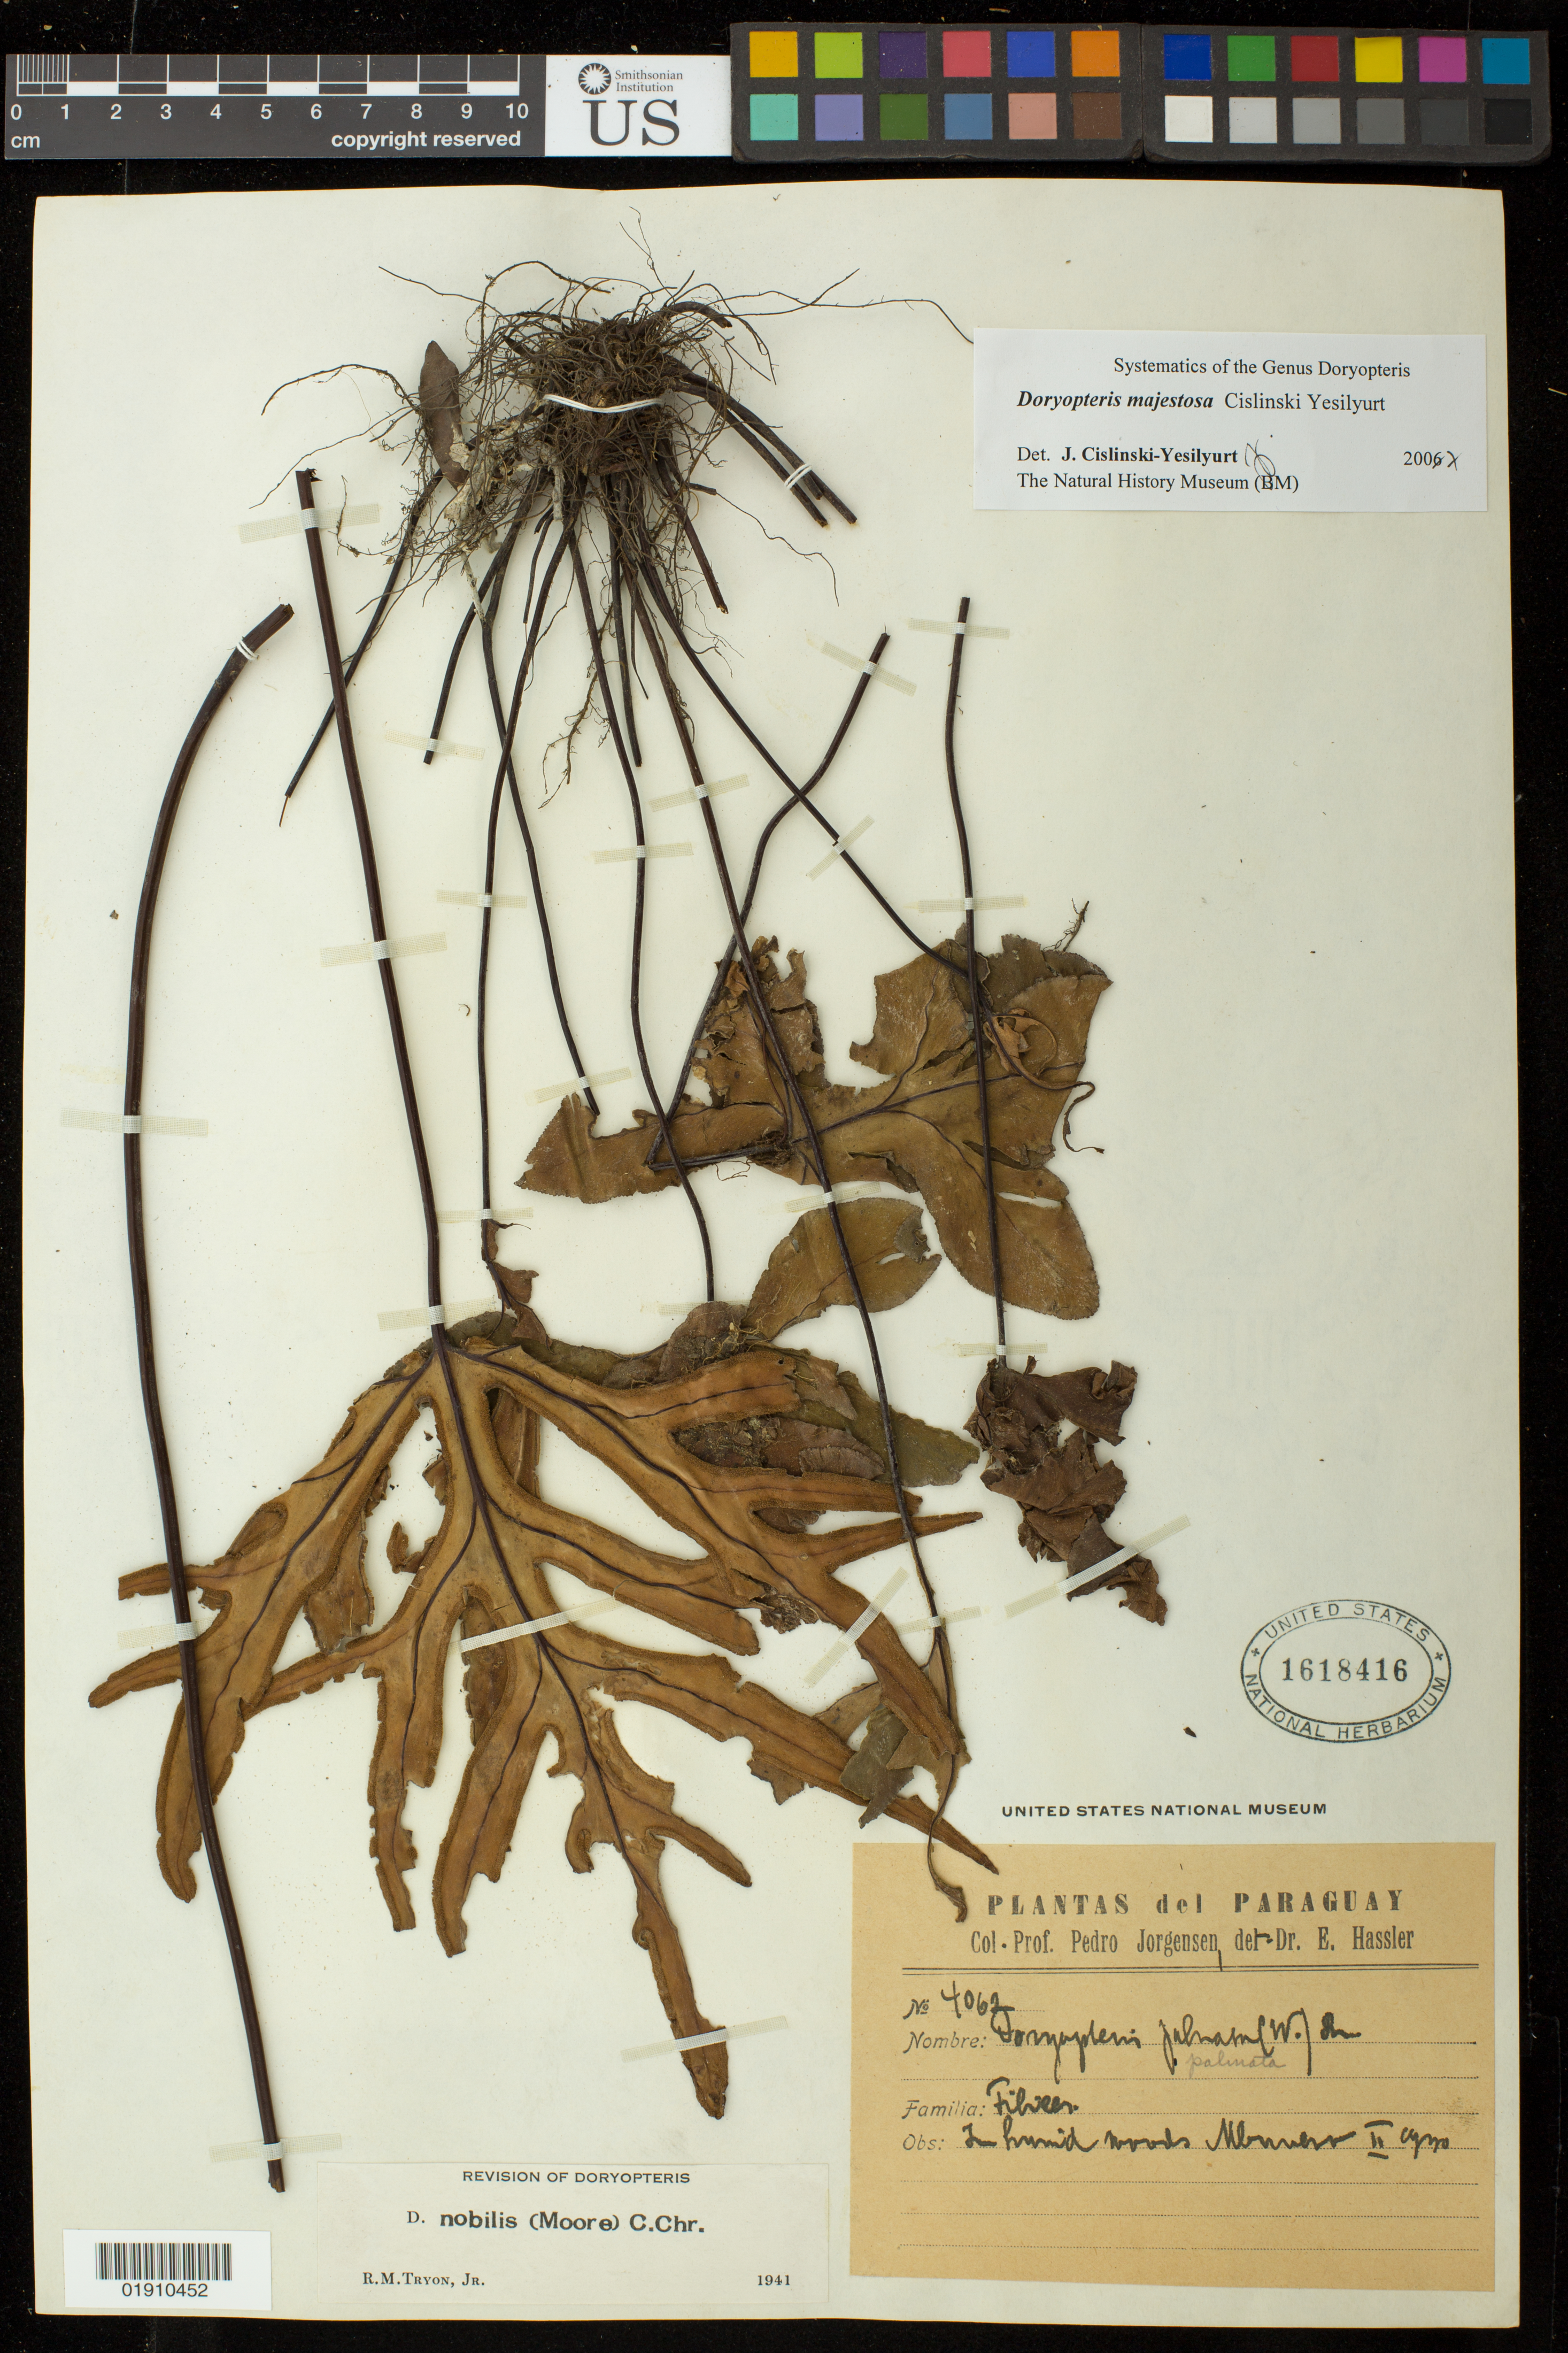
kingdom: Plantae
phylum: Tracheophyta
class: Polypodiopsida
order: Polypodiales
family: Pteridaceae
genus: Doryopteris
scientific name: Doryopteris majestosa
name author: Yesilyurt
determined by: Cislinski-Yesilyurt, J.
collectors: P. Jörgensen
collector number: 4062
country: Paraguay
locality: Paraguay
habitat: in humid woods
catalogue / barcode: US 1618416